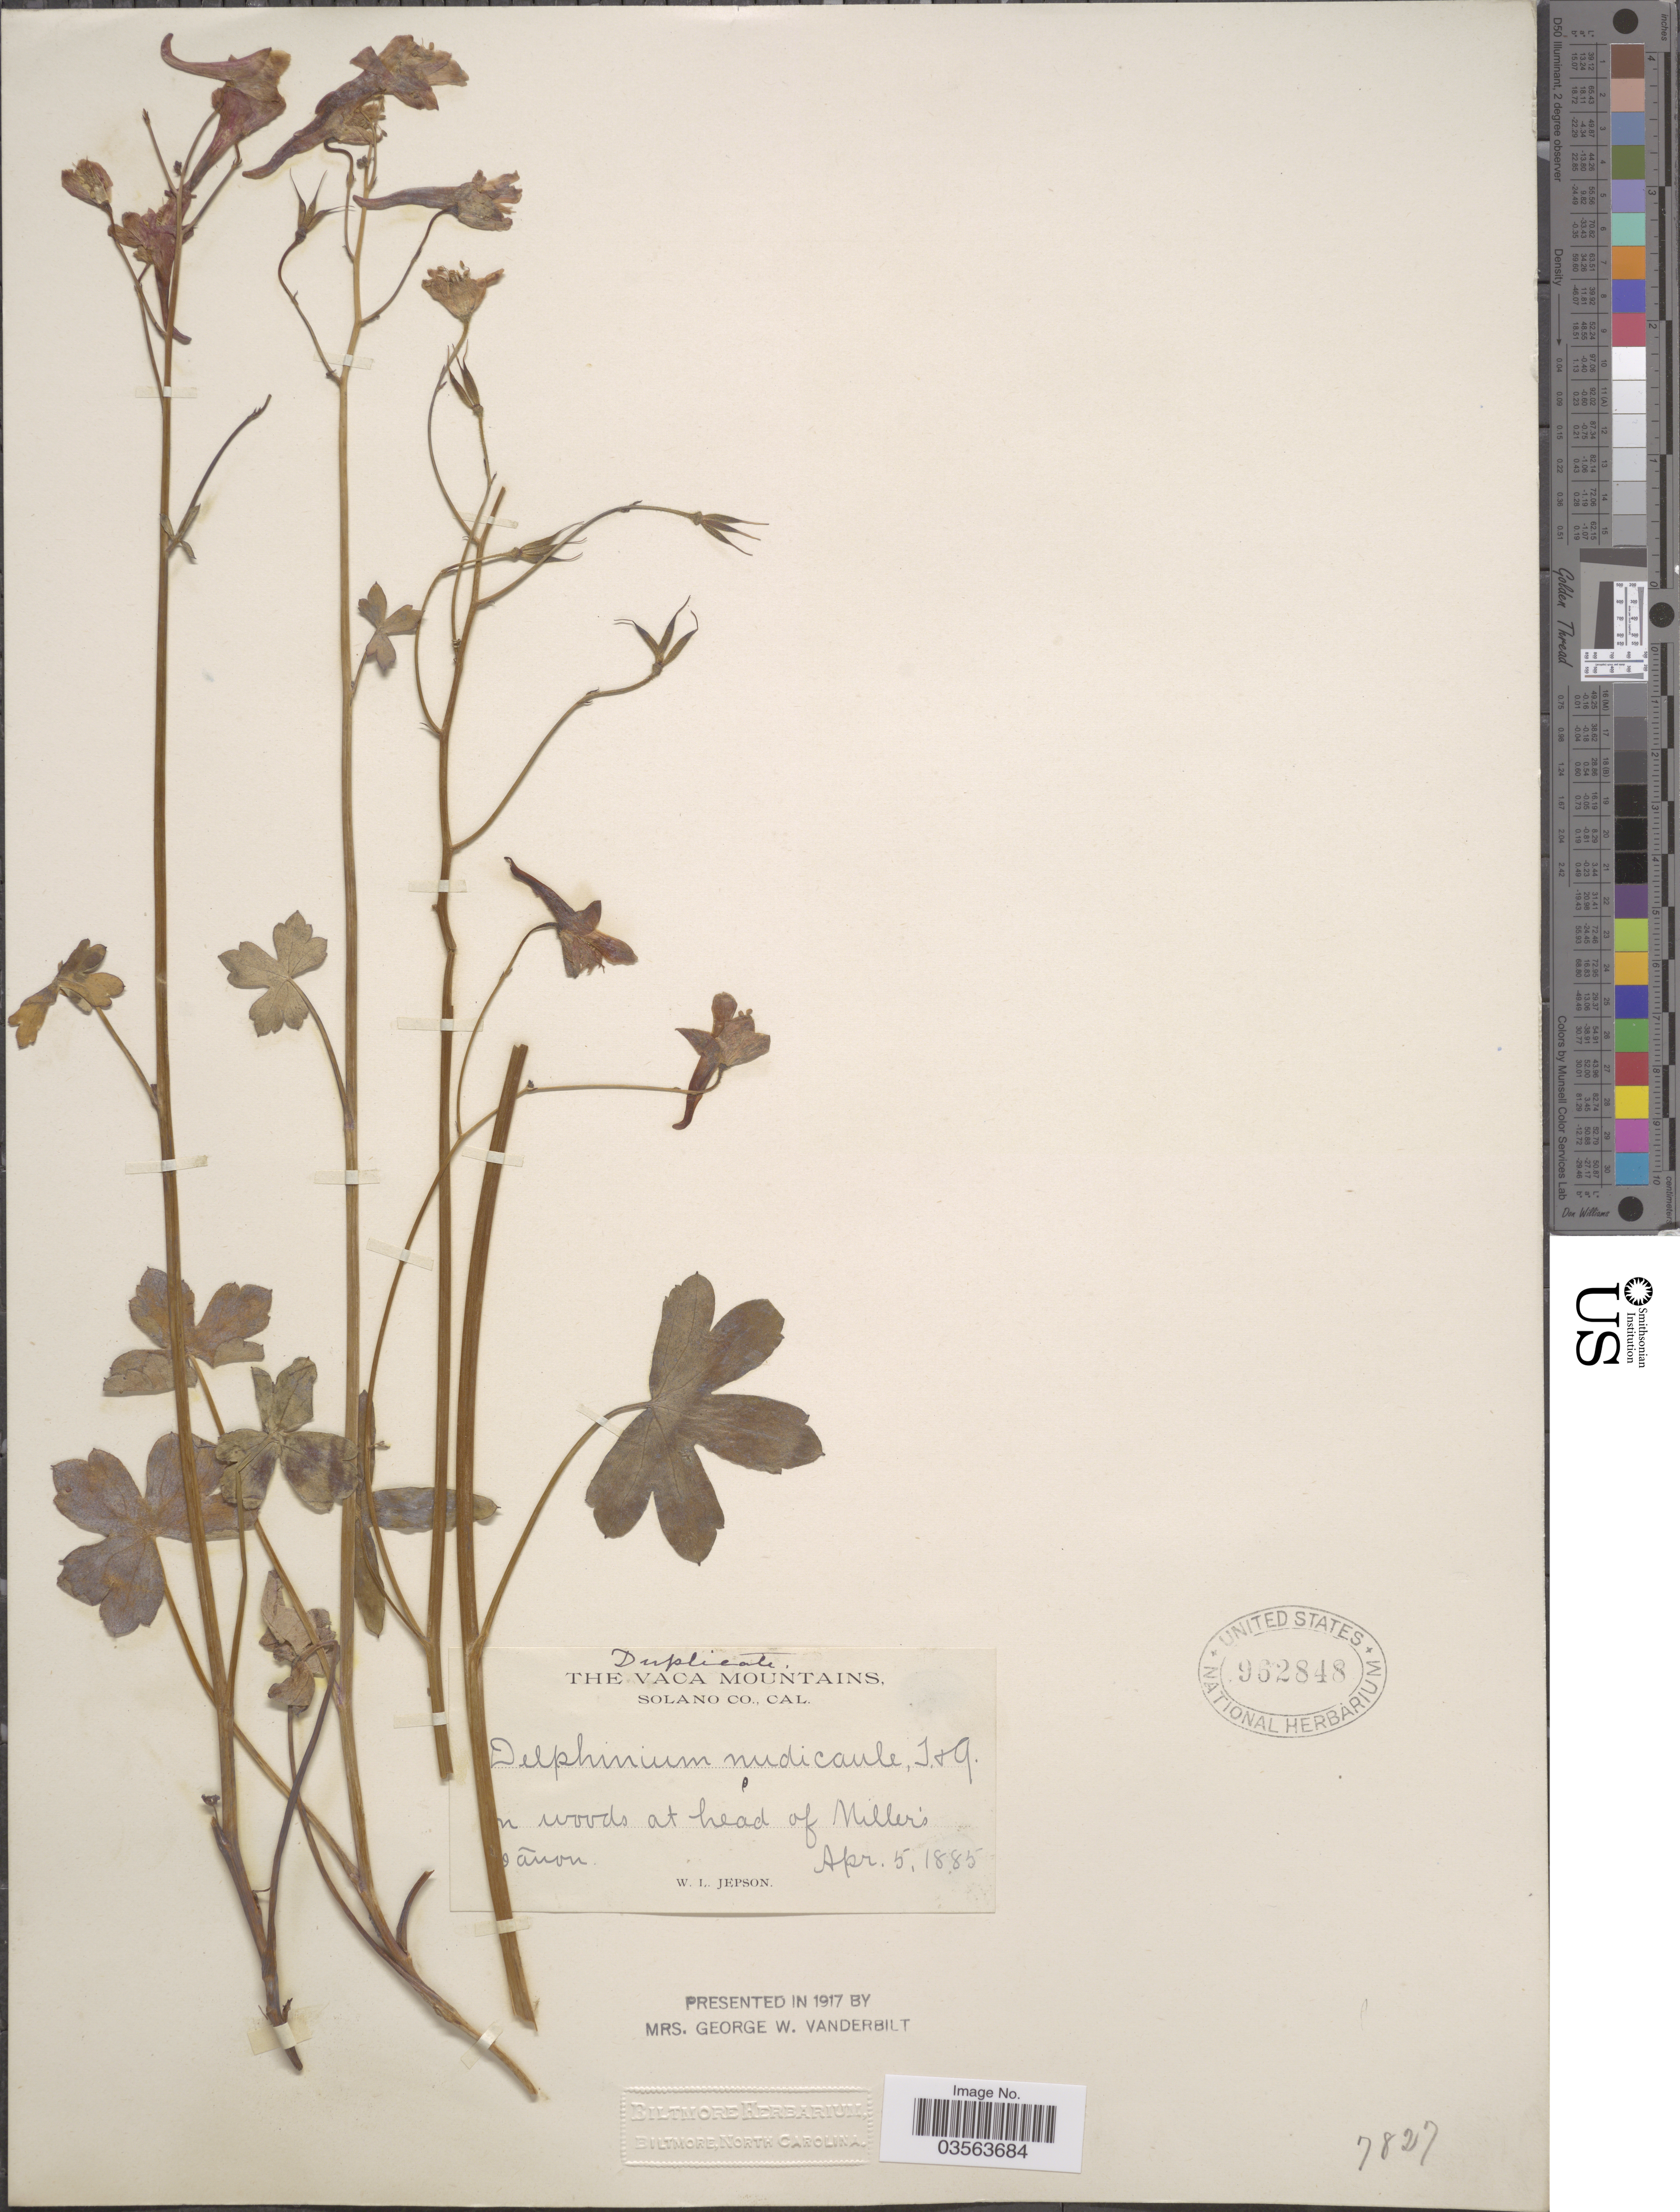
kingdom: Plantae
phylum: Tracheophyta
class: Magnoliopsida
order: Ranunculales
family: Ranunculaceae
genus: Delphinium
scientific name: Delphinium nudicaule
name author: Torr. & A. Gray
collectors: W. L. Jepson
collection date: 1885-04-05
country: United States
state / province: California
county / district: Solano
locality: The Vaca Mountains, Solano Co. In woods at head of Miller's Cañon.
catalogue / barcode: US 962848